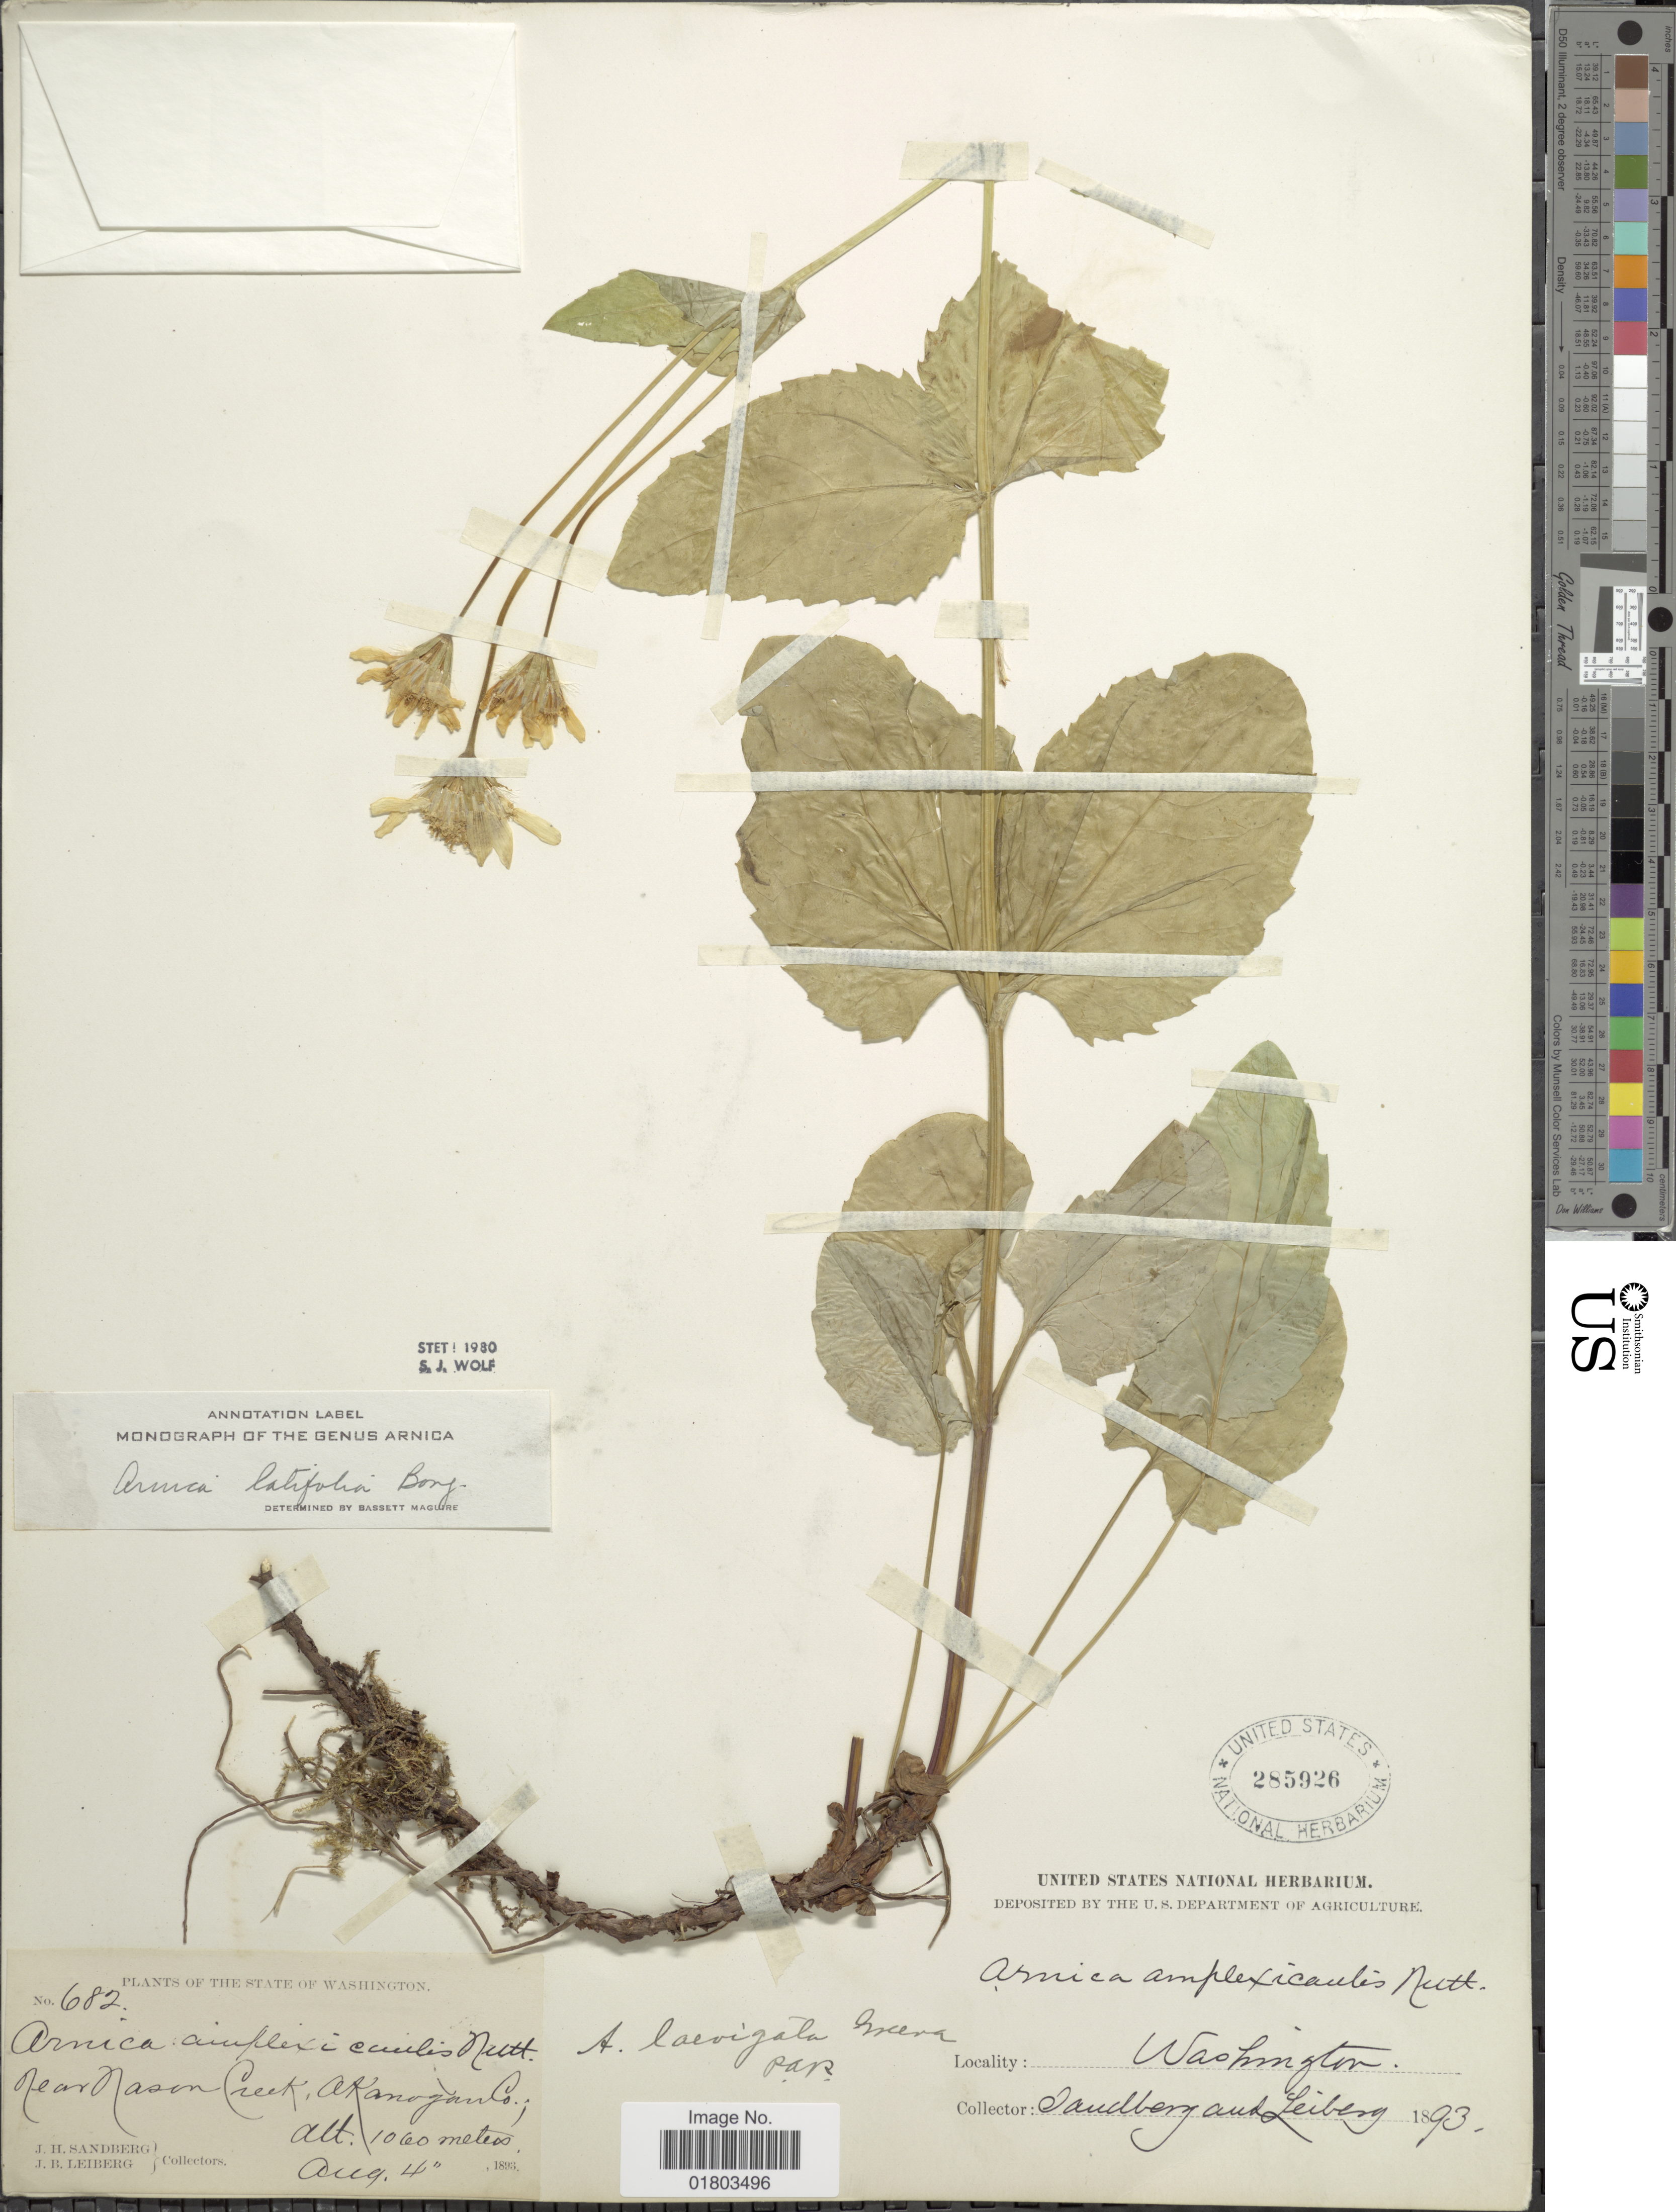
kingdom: Plantae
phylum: Tracheophyta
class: Magnoliopsida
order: Asterales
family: Asteraceae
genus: Arnica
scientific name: Arnica latifolia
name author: Bong.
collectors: J. H. Sandberg & J. B. Leiberg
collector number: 682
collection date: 1893-08-04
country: United States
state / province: Washington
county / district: Okanogan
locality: Near Nason Creek, Akanogano Co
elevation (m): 1060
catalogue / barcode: US 285926